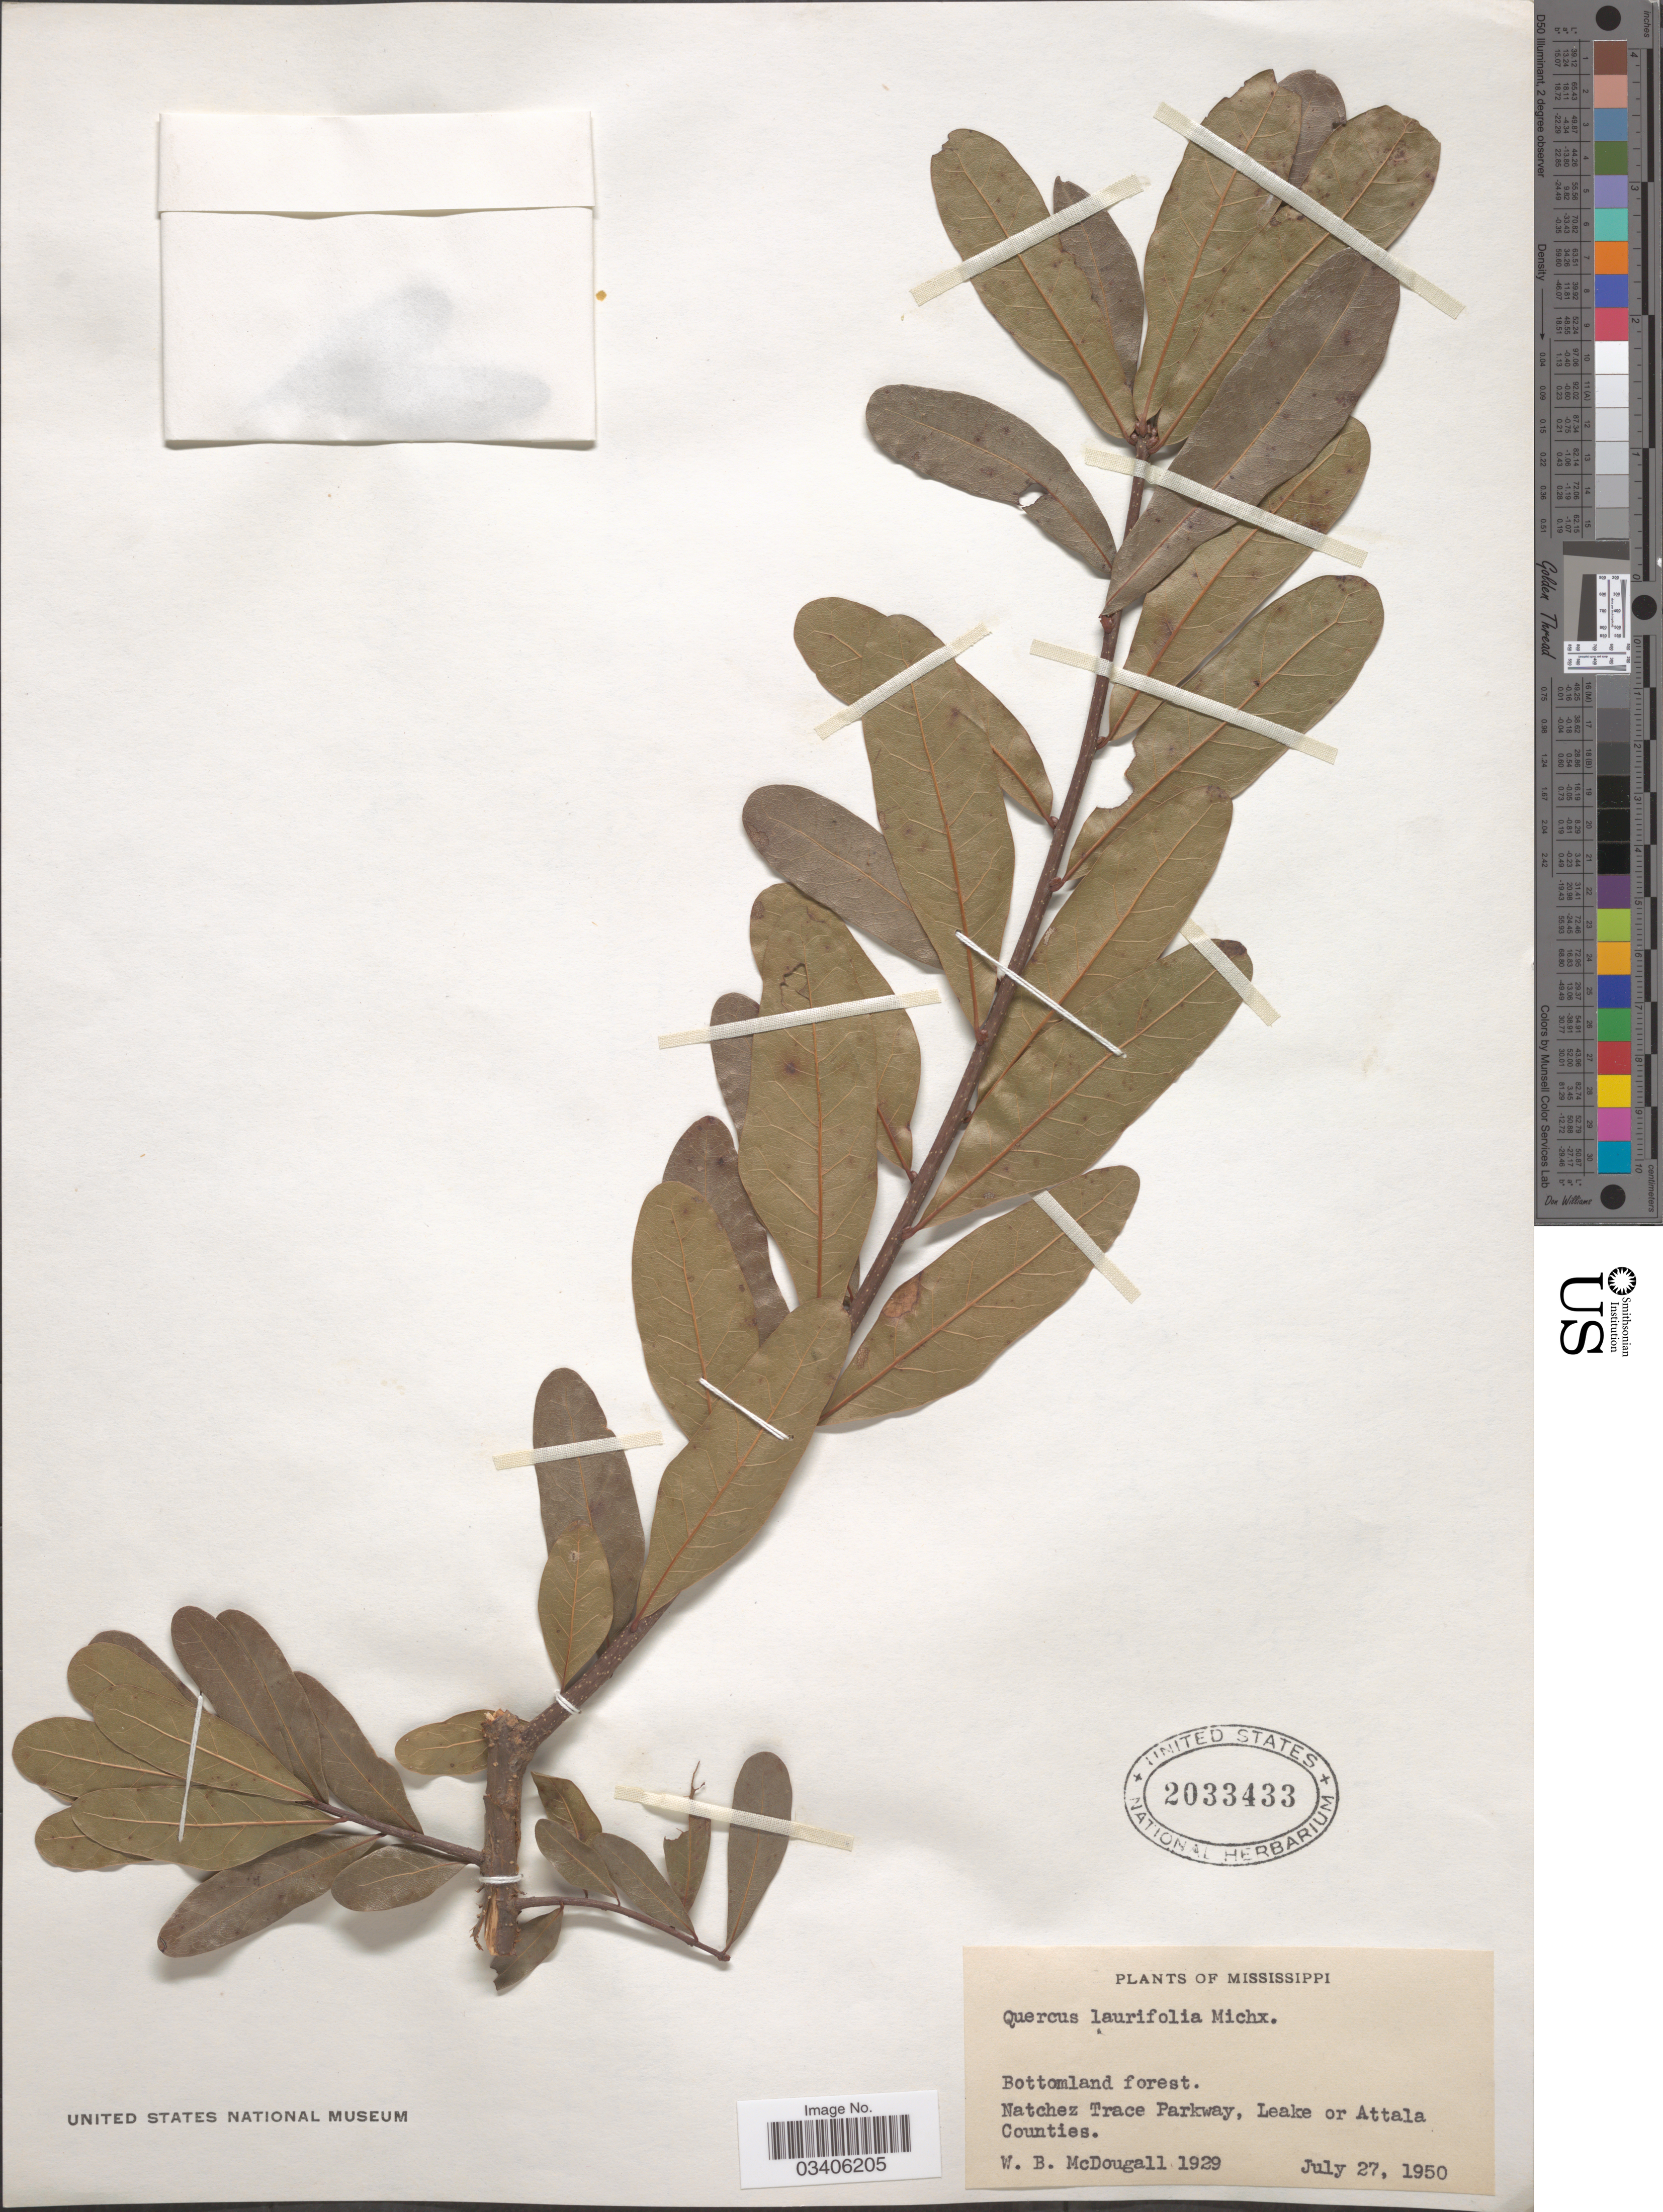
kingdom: Plantae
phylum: Tracheophyta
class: Magnoliopsida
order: Fagales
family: Fagaceae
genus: Quercus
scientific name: Quercus laurifolia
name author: Michx.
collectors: W. B. McDougall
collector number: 1929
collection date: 1950-07-27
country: United States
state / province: Mississippi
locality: Bottomland forest. Natchez Trace Parkway, Leake or Attala Counties.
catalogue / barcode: US 2033433